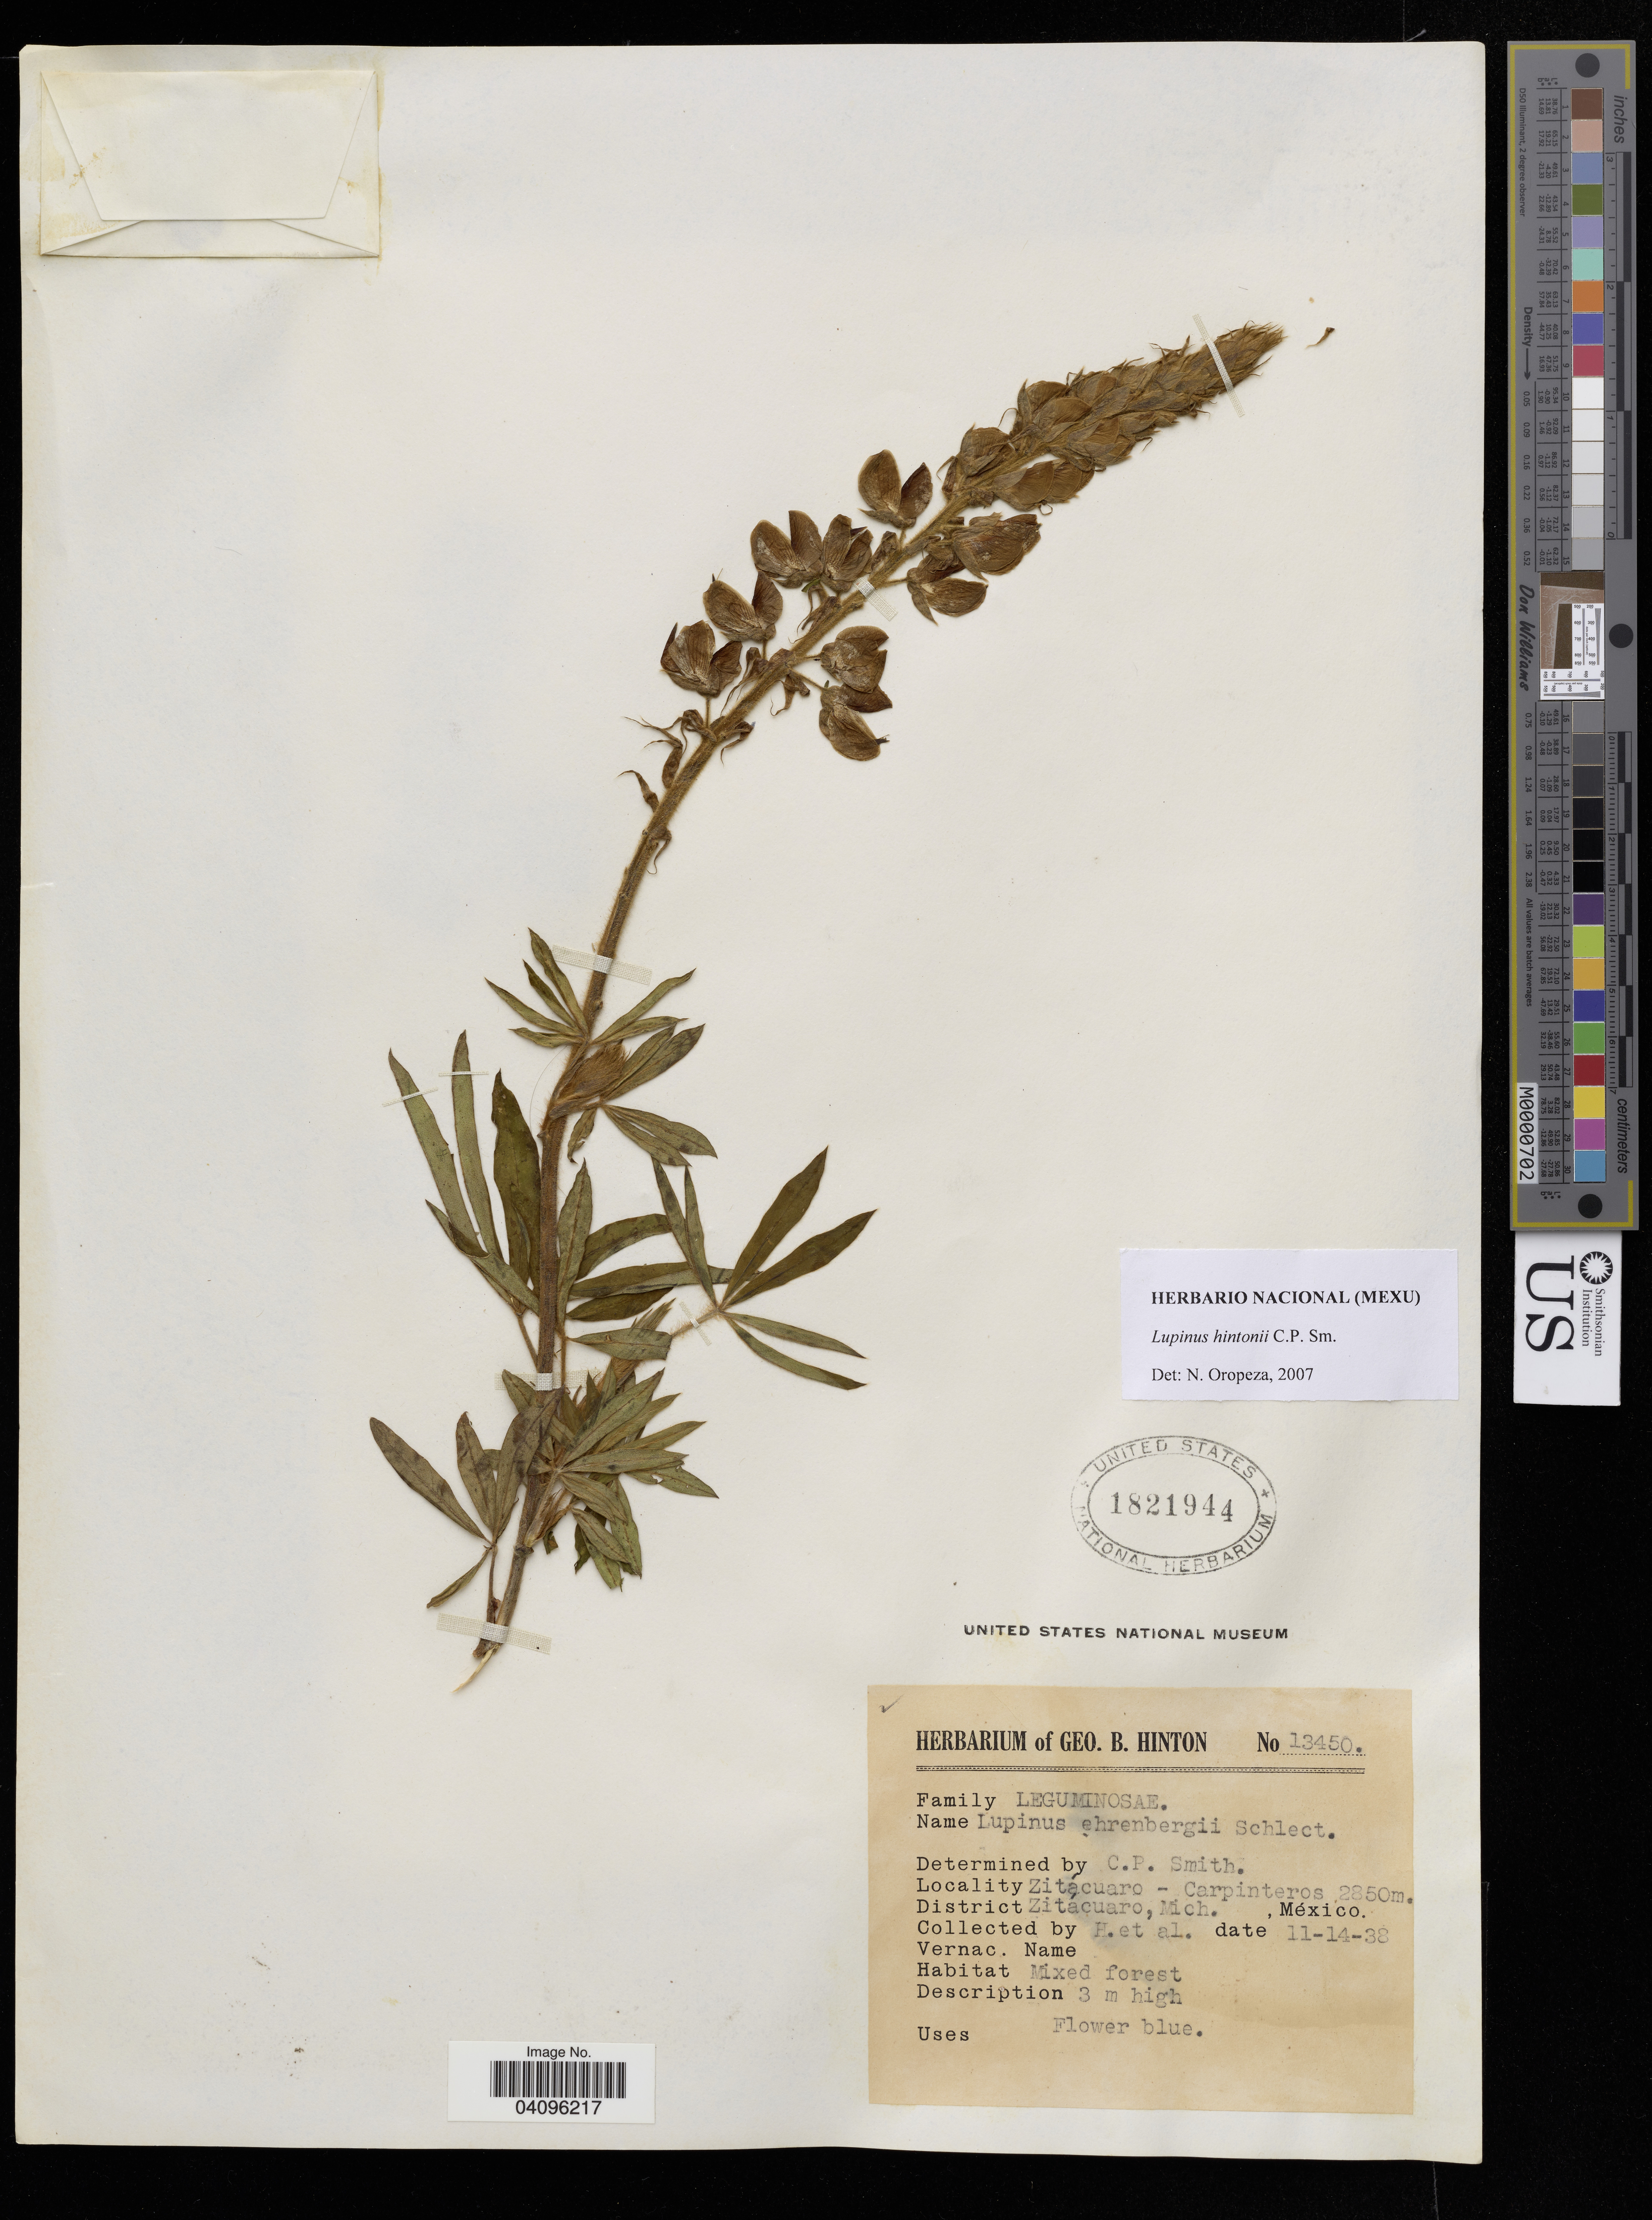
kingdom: Plantae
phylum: Tracheophyta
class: Magnoliopsida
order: Fabales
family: Fabaceae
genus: Lupinus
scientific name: Lupinus hintonii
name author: C.P. Sm.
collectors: G. B. Hinton & et al.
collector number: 13450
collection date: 1938-11-11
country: Mexico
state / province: Michoacán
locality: Zitacuaro - Carpinteros.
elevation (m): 2850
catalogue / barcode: US 1821944